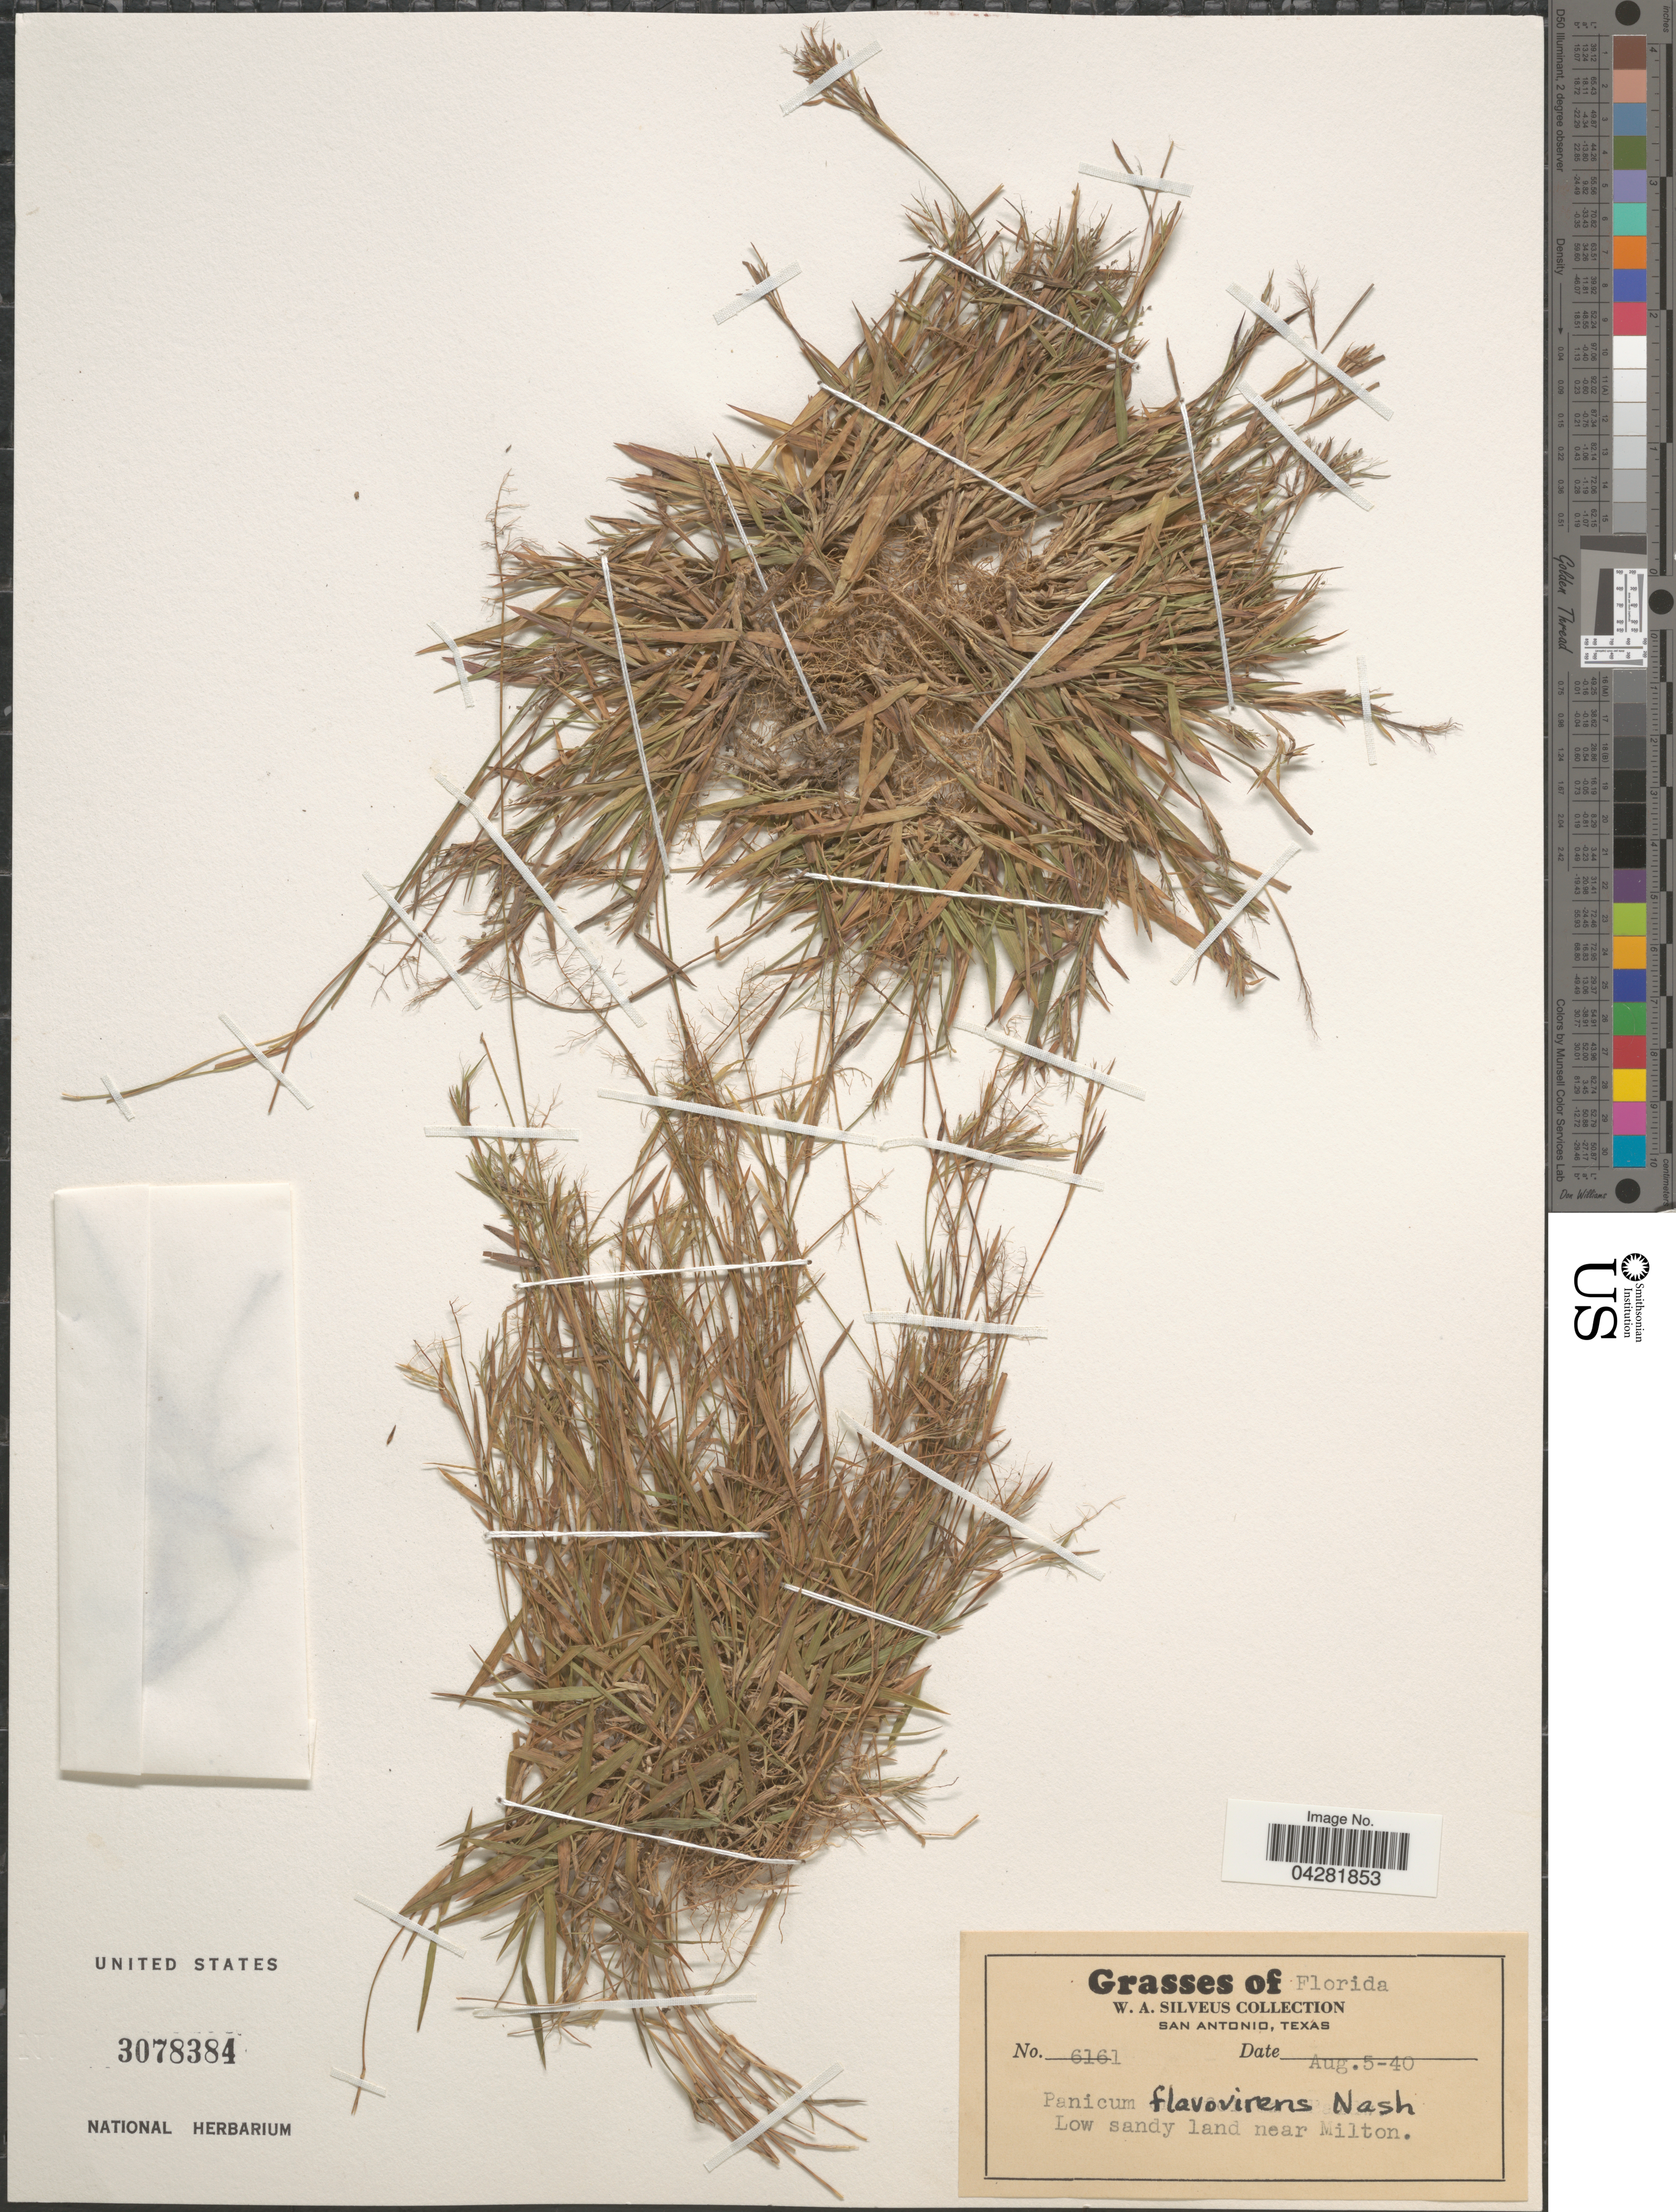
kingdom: Plantae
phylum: Tracheophyta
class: Liliopsida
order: Poales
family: Poaceae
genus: Dichanthelium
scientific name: Dichanthelium ensifolium var. ensifolium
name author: (Baldwin ex Elliot) Gould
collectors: W. Silveus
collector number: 6161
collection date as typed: Transcribed d/m/y: 5/8/40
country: United States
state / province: Florida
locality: Near Milton.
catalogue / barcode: US 3078384